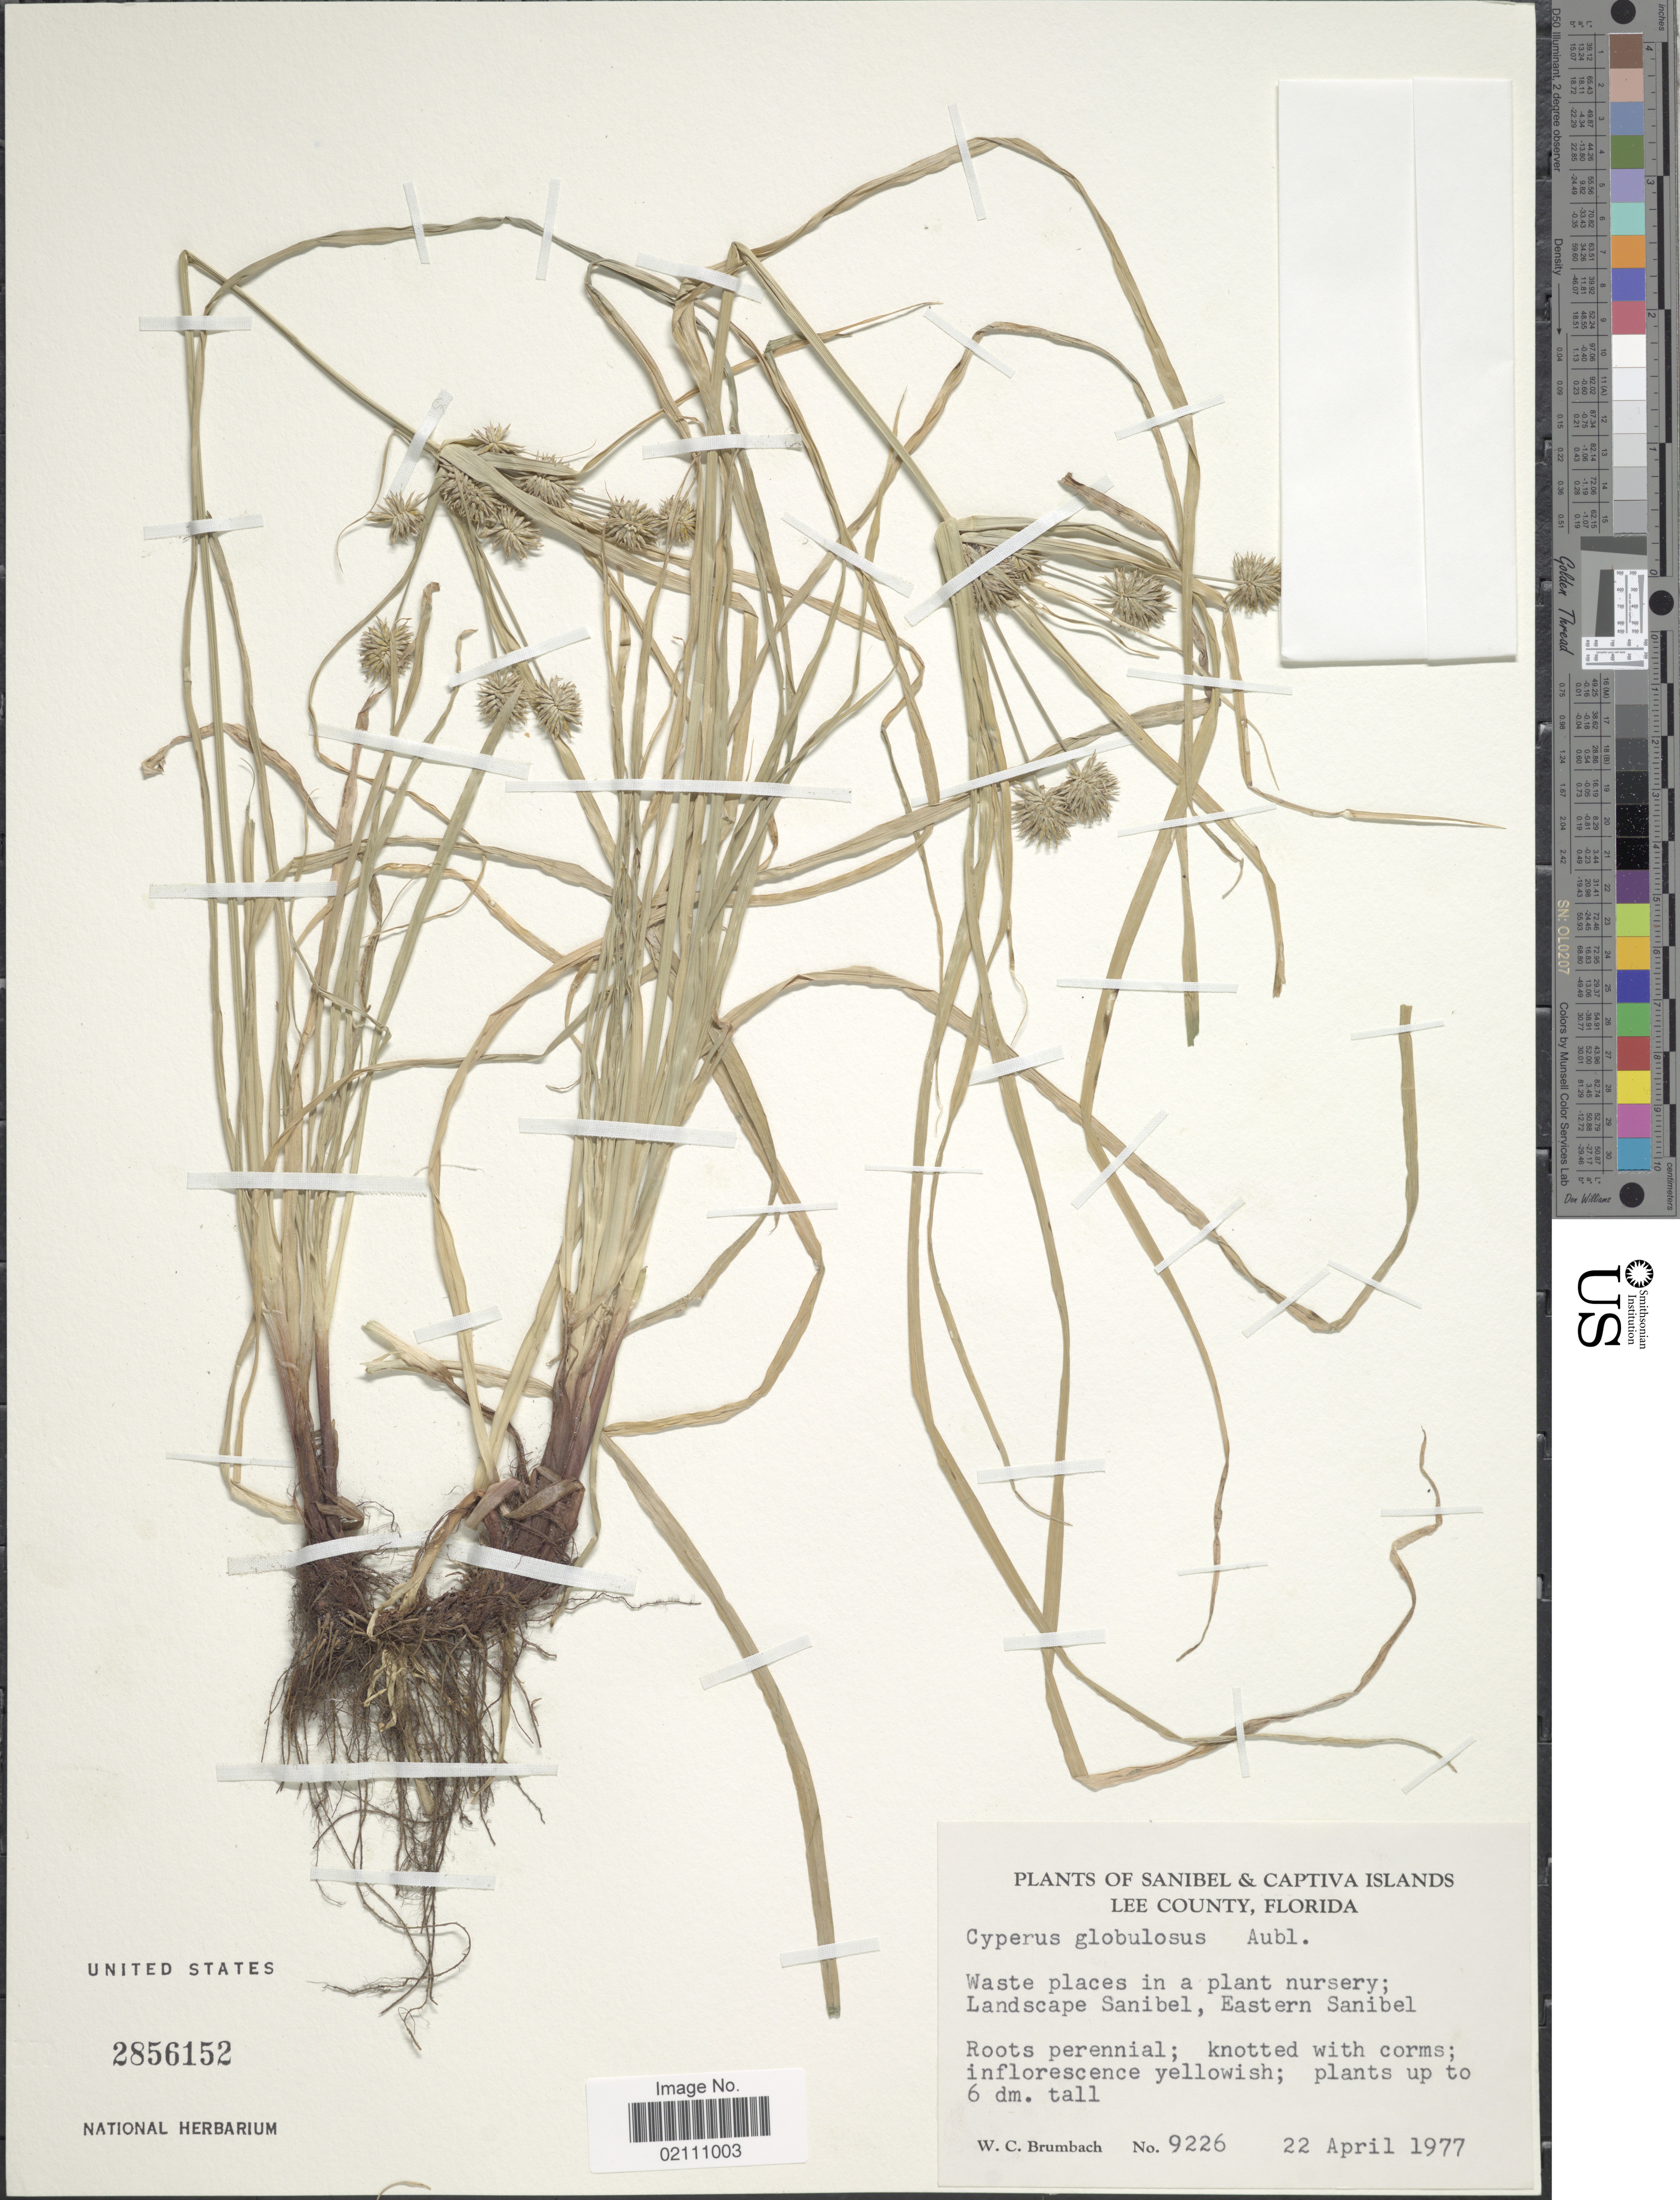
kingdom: Plantae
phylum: Tracheophyta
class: Liliopsida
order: Poales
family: Cyperaceae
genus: Carex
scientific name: Carex globosa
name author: Boott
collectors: W. C. Brumbach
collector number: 9226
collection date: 1977-04-22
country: United States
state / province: Florida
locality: Sanibel & Captiva Islands, Lee County, Florida, Landscape Sanibel, Eastern Sanibel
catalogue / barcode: US 2856152